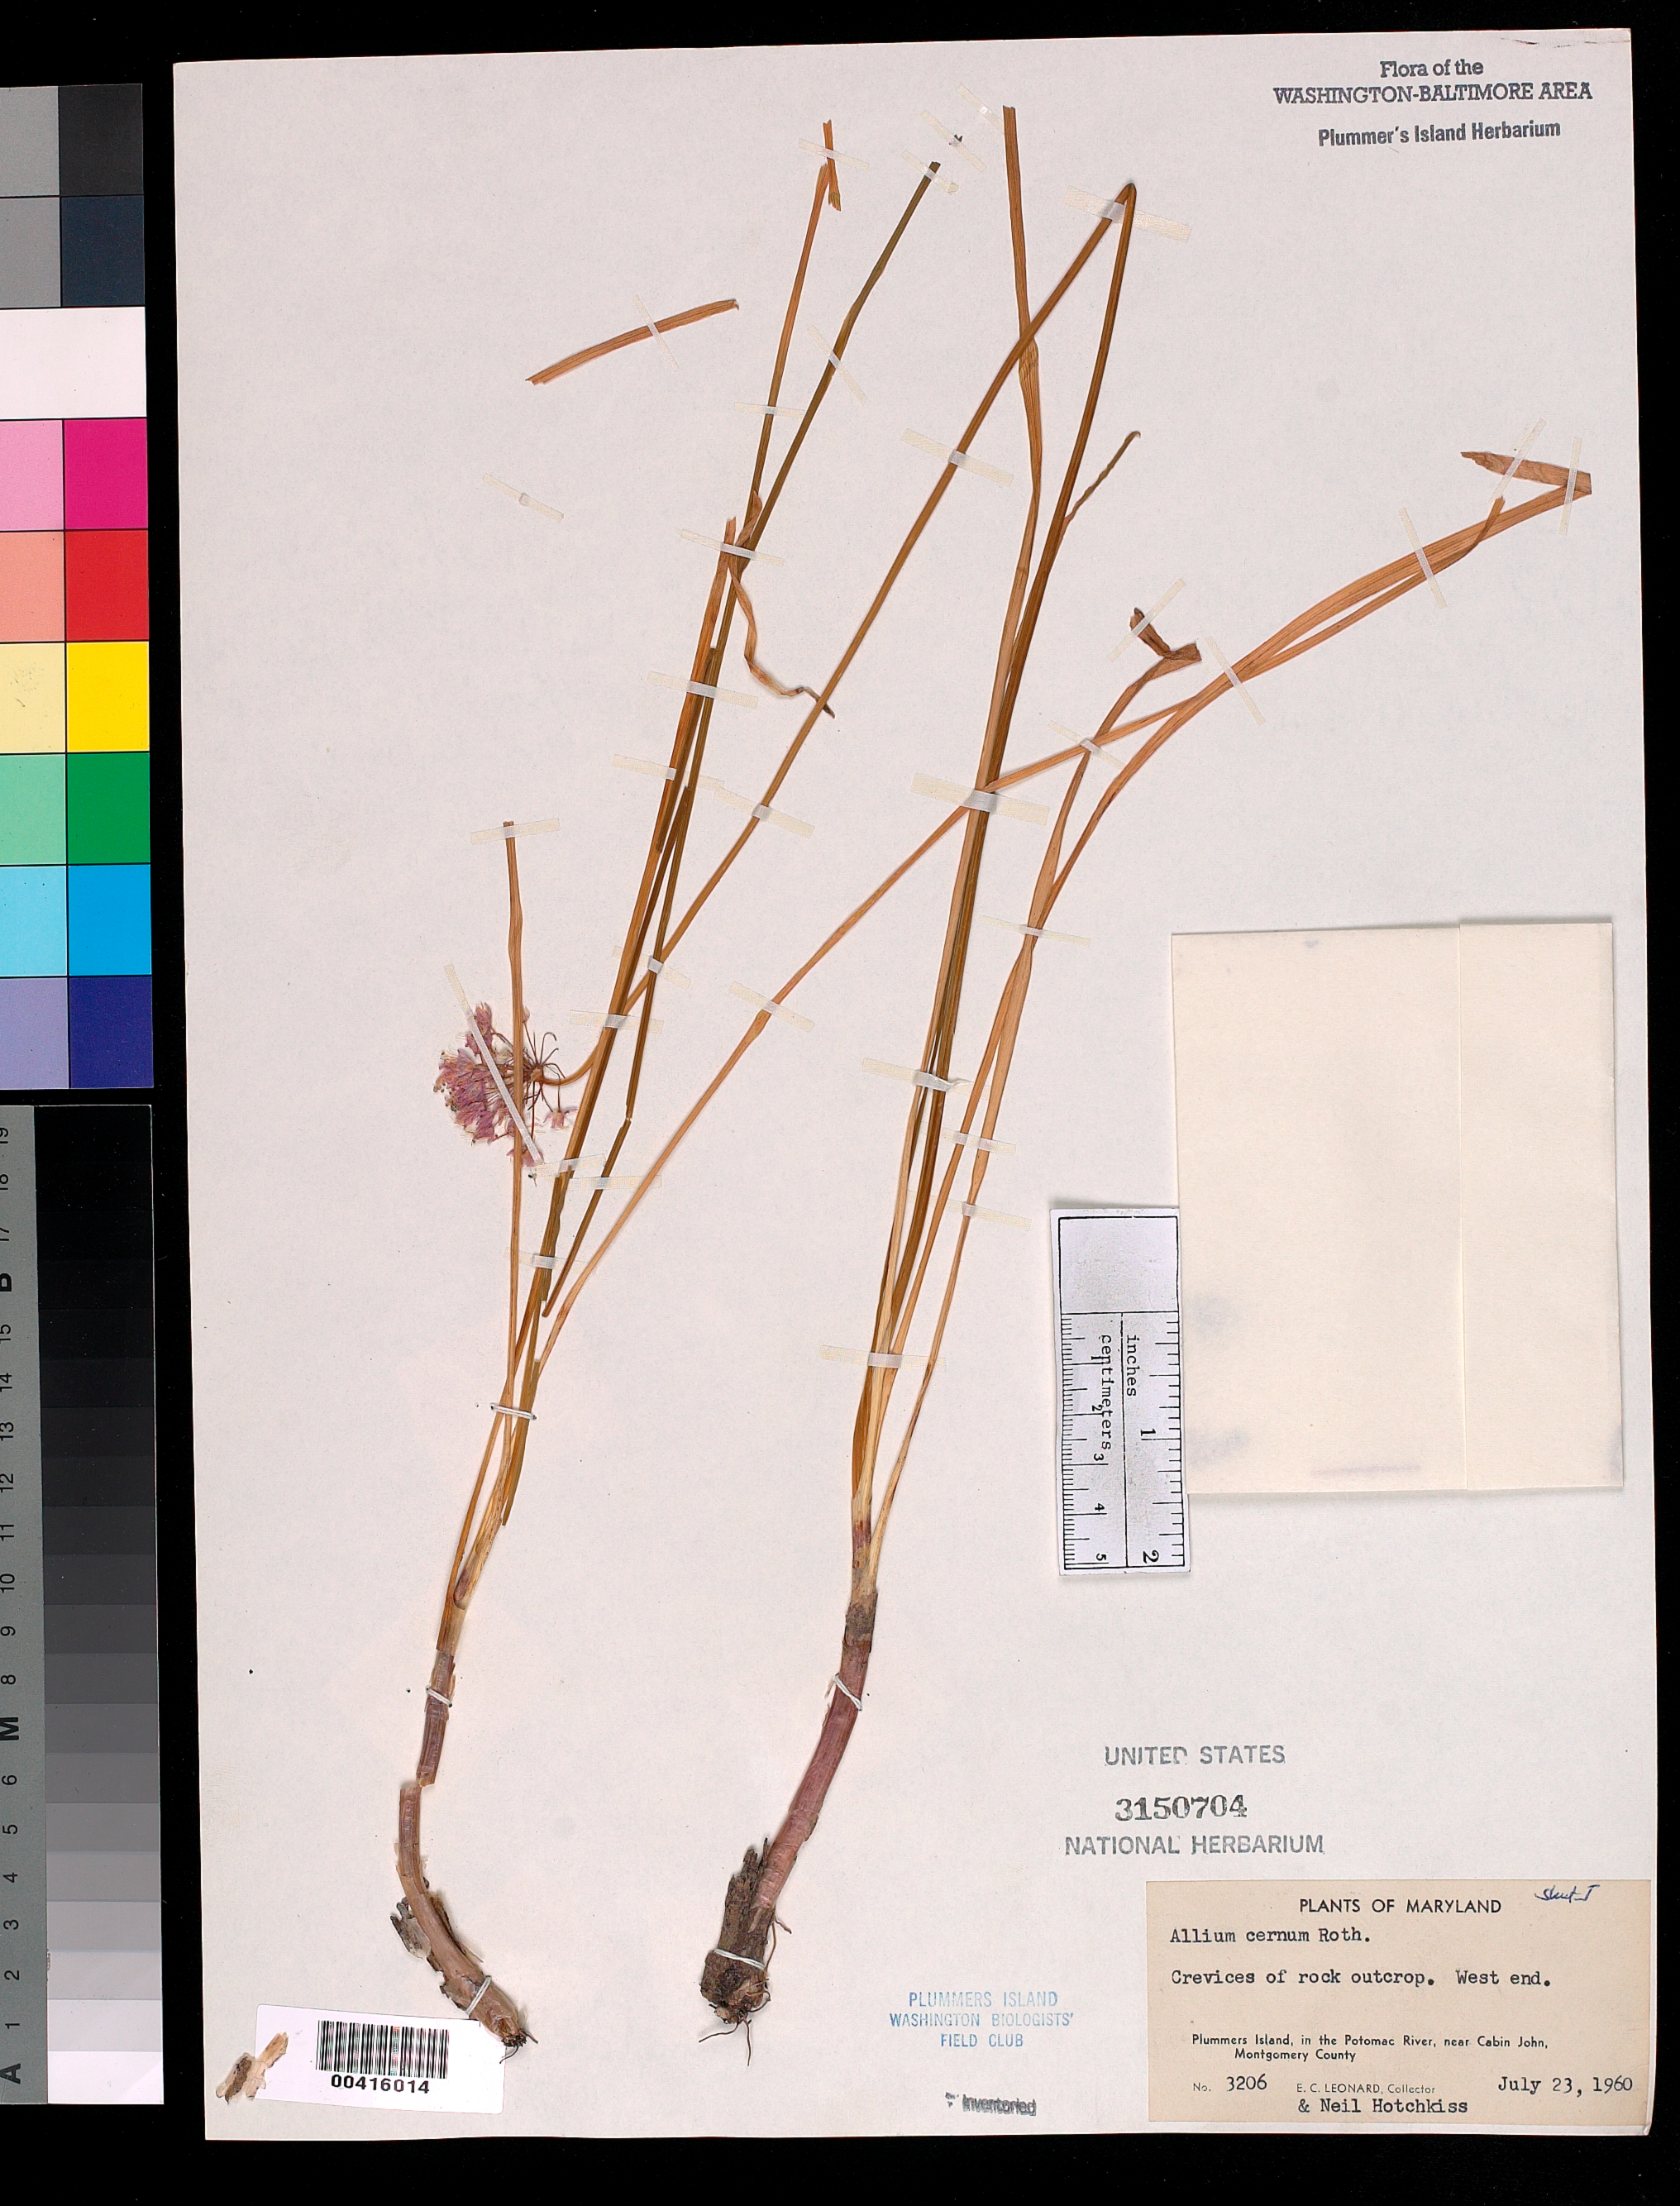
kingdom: Plantae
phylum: Tracheophyta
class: Liliopsida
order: Asparagales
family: Amaryllidaceae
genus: Allium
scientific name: Allium cernuum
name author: Roth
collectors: E. C. Leonard & N. Hotchkiss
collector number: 3206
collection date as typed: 23 Jul 1960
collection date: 1960-07-23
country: United States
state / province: Maryland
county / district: Montgomery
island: Plummers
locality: Plummer's Island; west end C. & O. Canal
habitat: Crevices of rock outcrop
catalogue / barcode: US 3150704